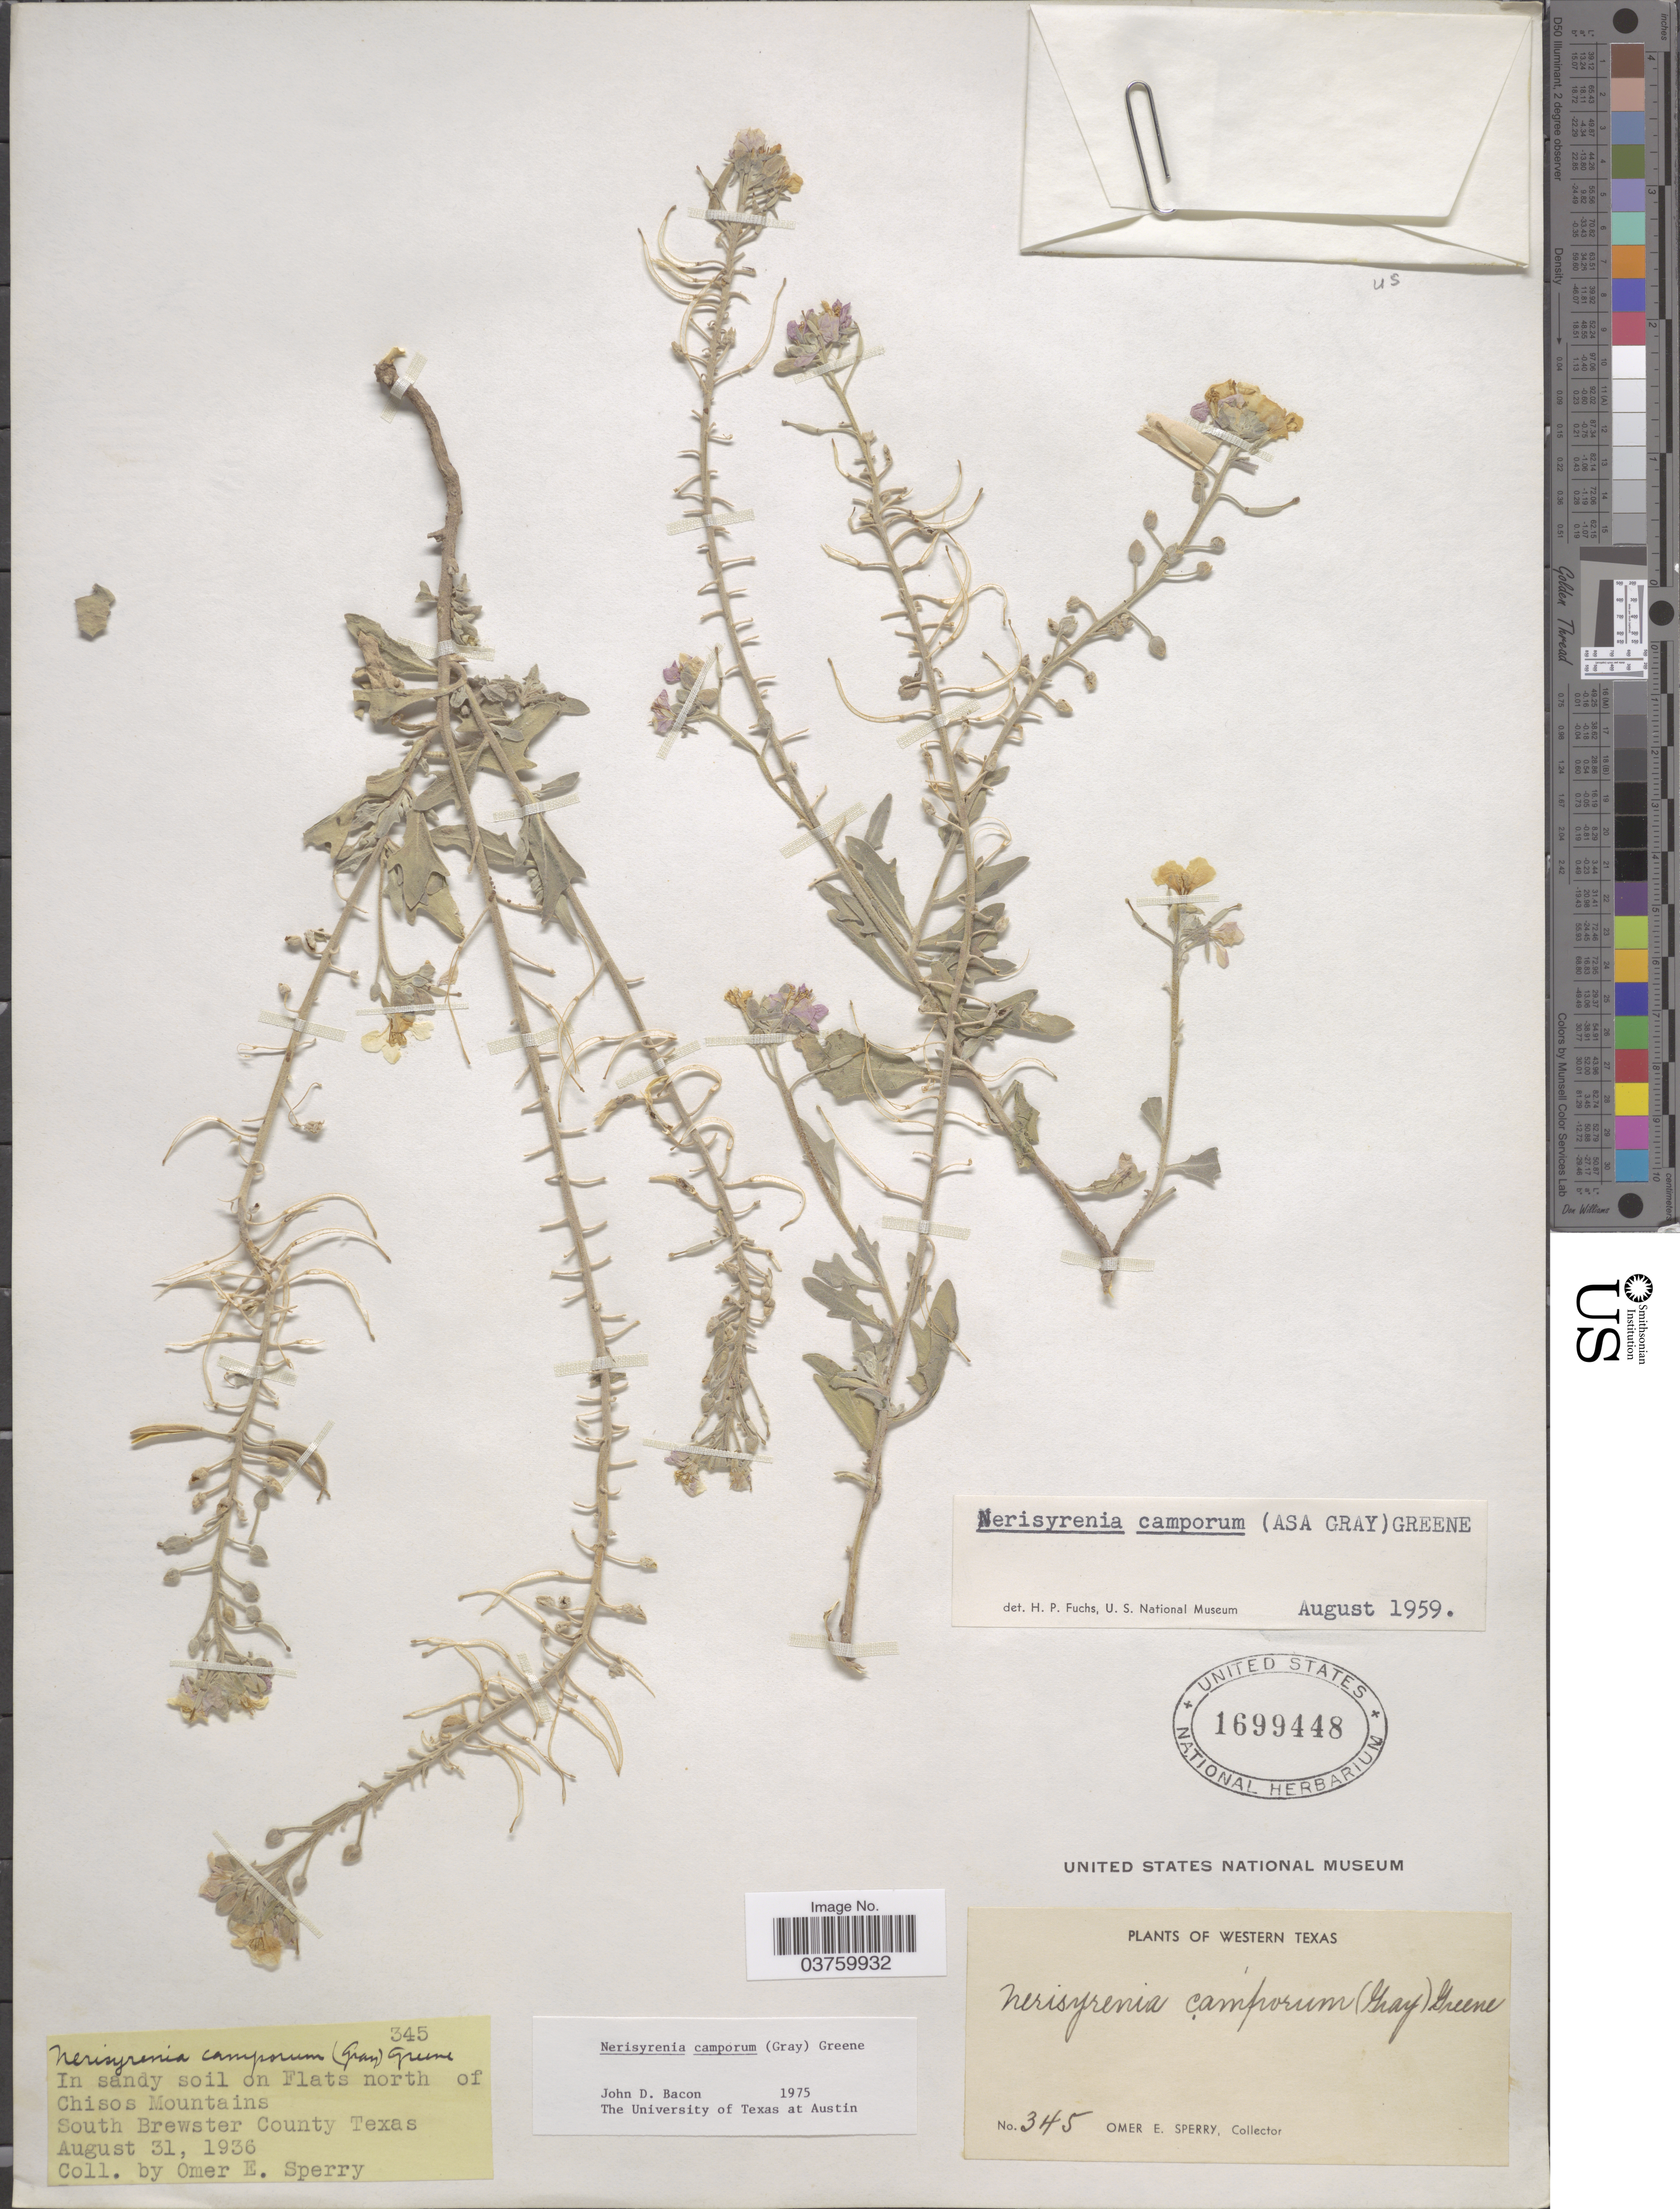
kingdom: Plantae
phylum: Tracheophyta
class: Magnoliopsida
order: Brassicales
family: Brassicaceae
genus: Nerisyrenia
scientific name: Nerisyrenia camporum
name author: (A. Gray) Greene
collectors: O. E. Sperry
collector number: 345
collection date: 1936-08-31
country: United States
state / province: Texas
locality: Western Texas. On Flats north of Chisos Mountains. South Brewster County.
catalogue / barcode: US 1699448